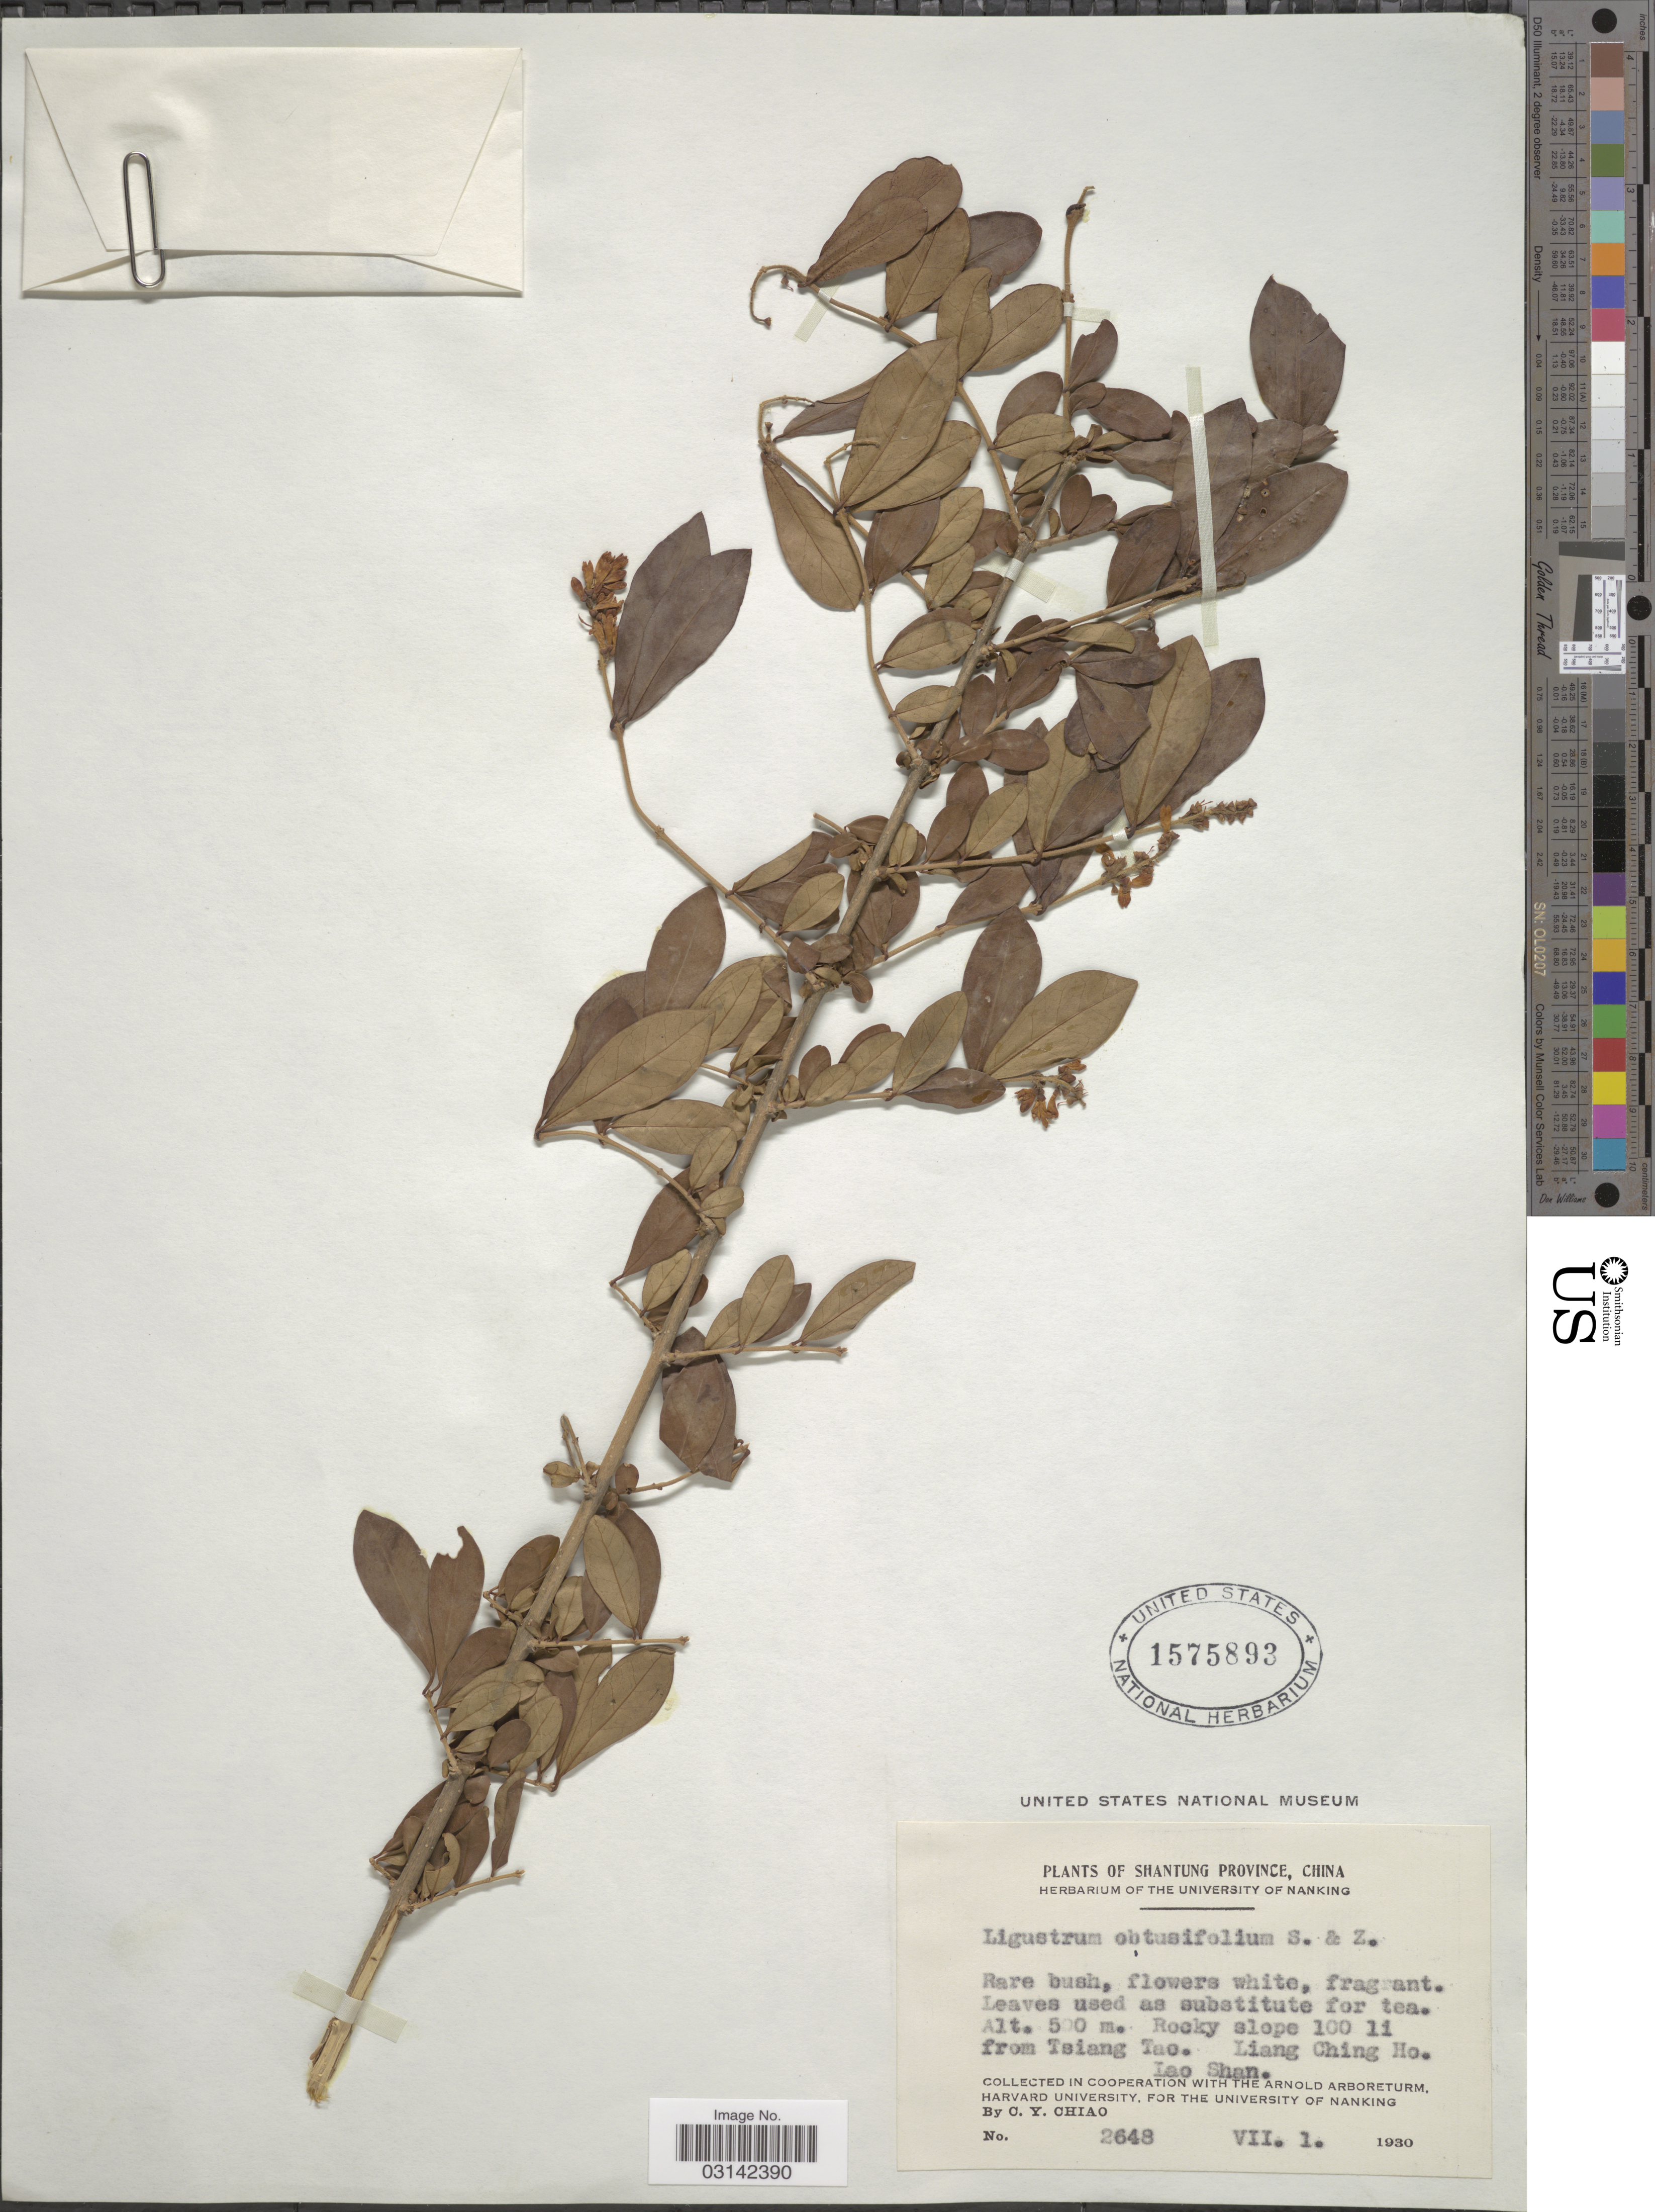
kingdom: Plantae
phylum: Tracheophyta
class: Magnoliopsida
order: Lamiales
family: Oleaceae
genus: Ligustrum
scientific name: Ligustrum ibota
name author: Siebold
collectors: C. Y. Chiao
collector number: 2648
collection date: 1930-07-01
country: China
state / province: Shandong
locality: Shantung Province. Rocky slope 100 li from Tsiang Tao. Liang Ching Ho. Lao Shan.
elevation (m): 500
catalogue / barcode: US 1575893